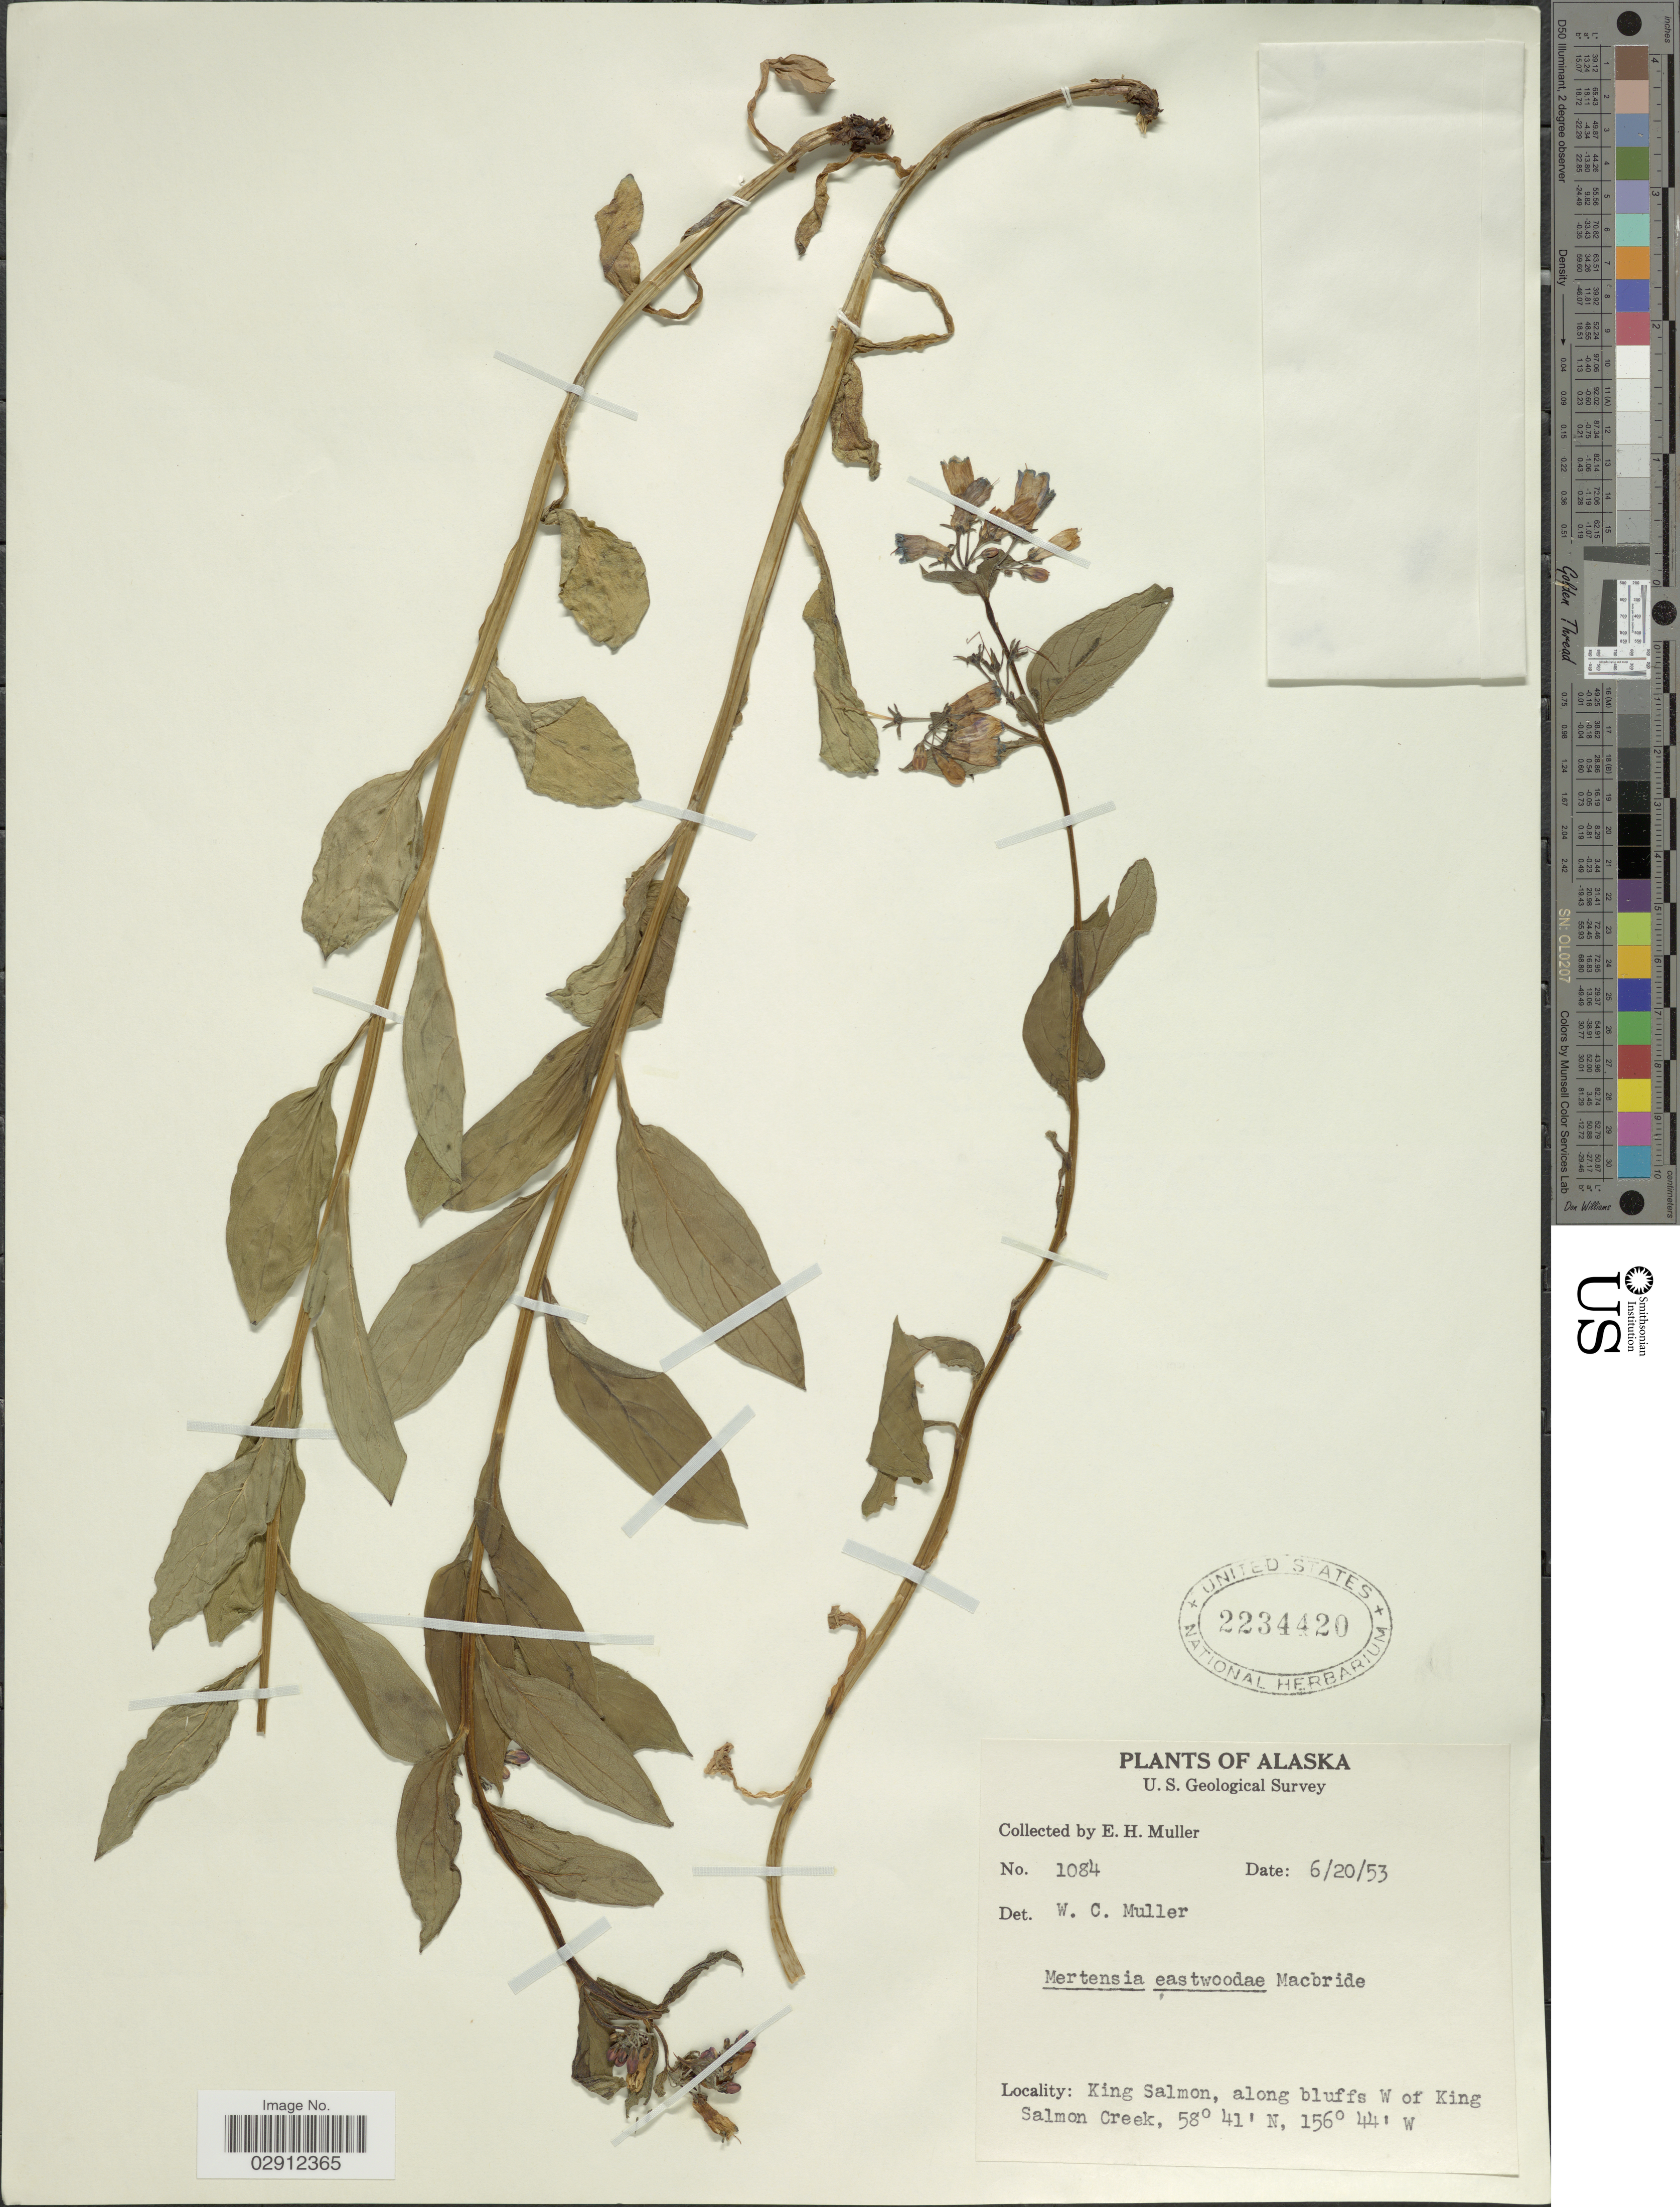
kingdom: Plantae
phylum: Tracheophyta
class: Magnoliopsida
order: Boraginales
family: Boraginaceae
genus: Mertensia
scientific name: Mertensia eastwoodiae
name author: J.F. Macbr.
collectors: E. H. Muller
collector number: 1084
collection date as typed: Transcribed d/m/y: 20/6/53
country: United States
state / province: Alaska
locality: King Salmon, along bluffs W of King Salmon Creek.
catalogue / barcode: US 2234420